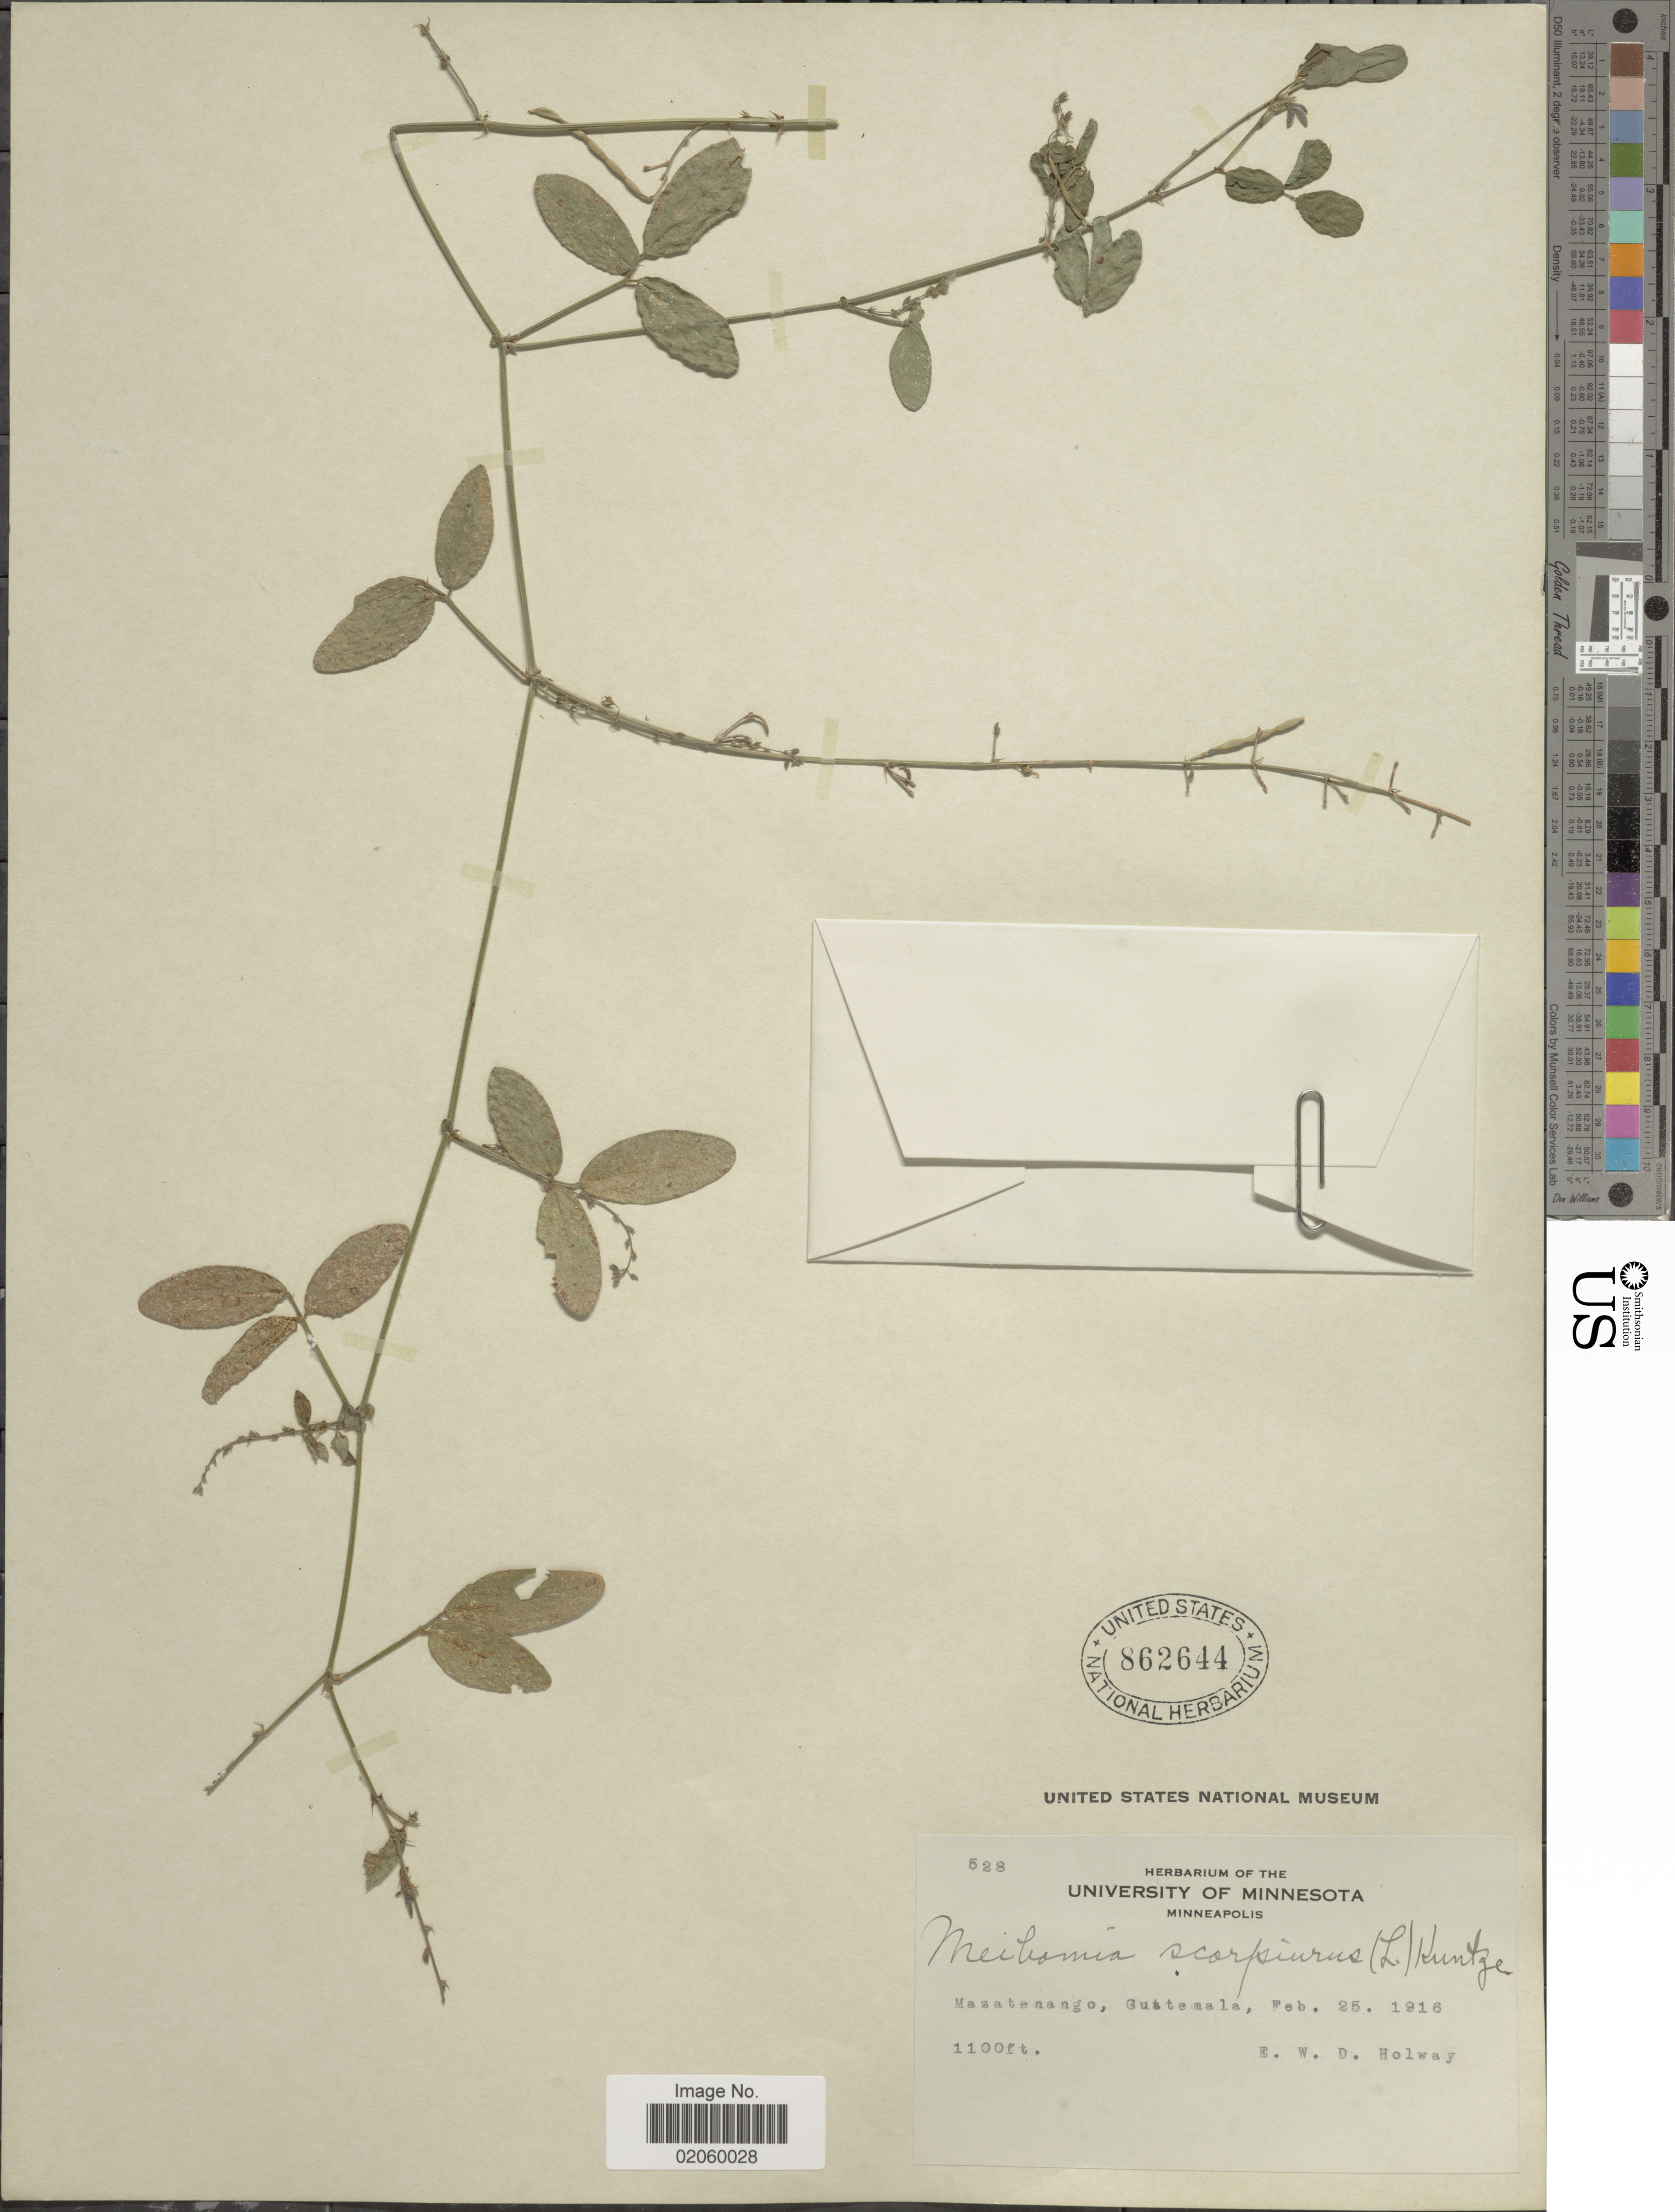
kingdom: Plantae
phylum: Tracheophyta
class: Magnoliopsida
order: Fabales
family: Fabaceae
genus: Desmodium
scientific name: Desmodium scorpiurus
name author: (Sw.) Desv. ex DC.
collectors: E. W. D. Holway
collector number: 528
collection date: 1916-02-25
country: Guatemala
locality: Mazatenango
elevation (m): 335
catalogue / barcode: US 862644